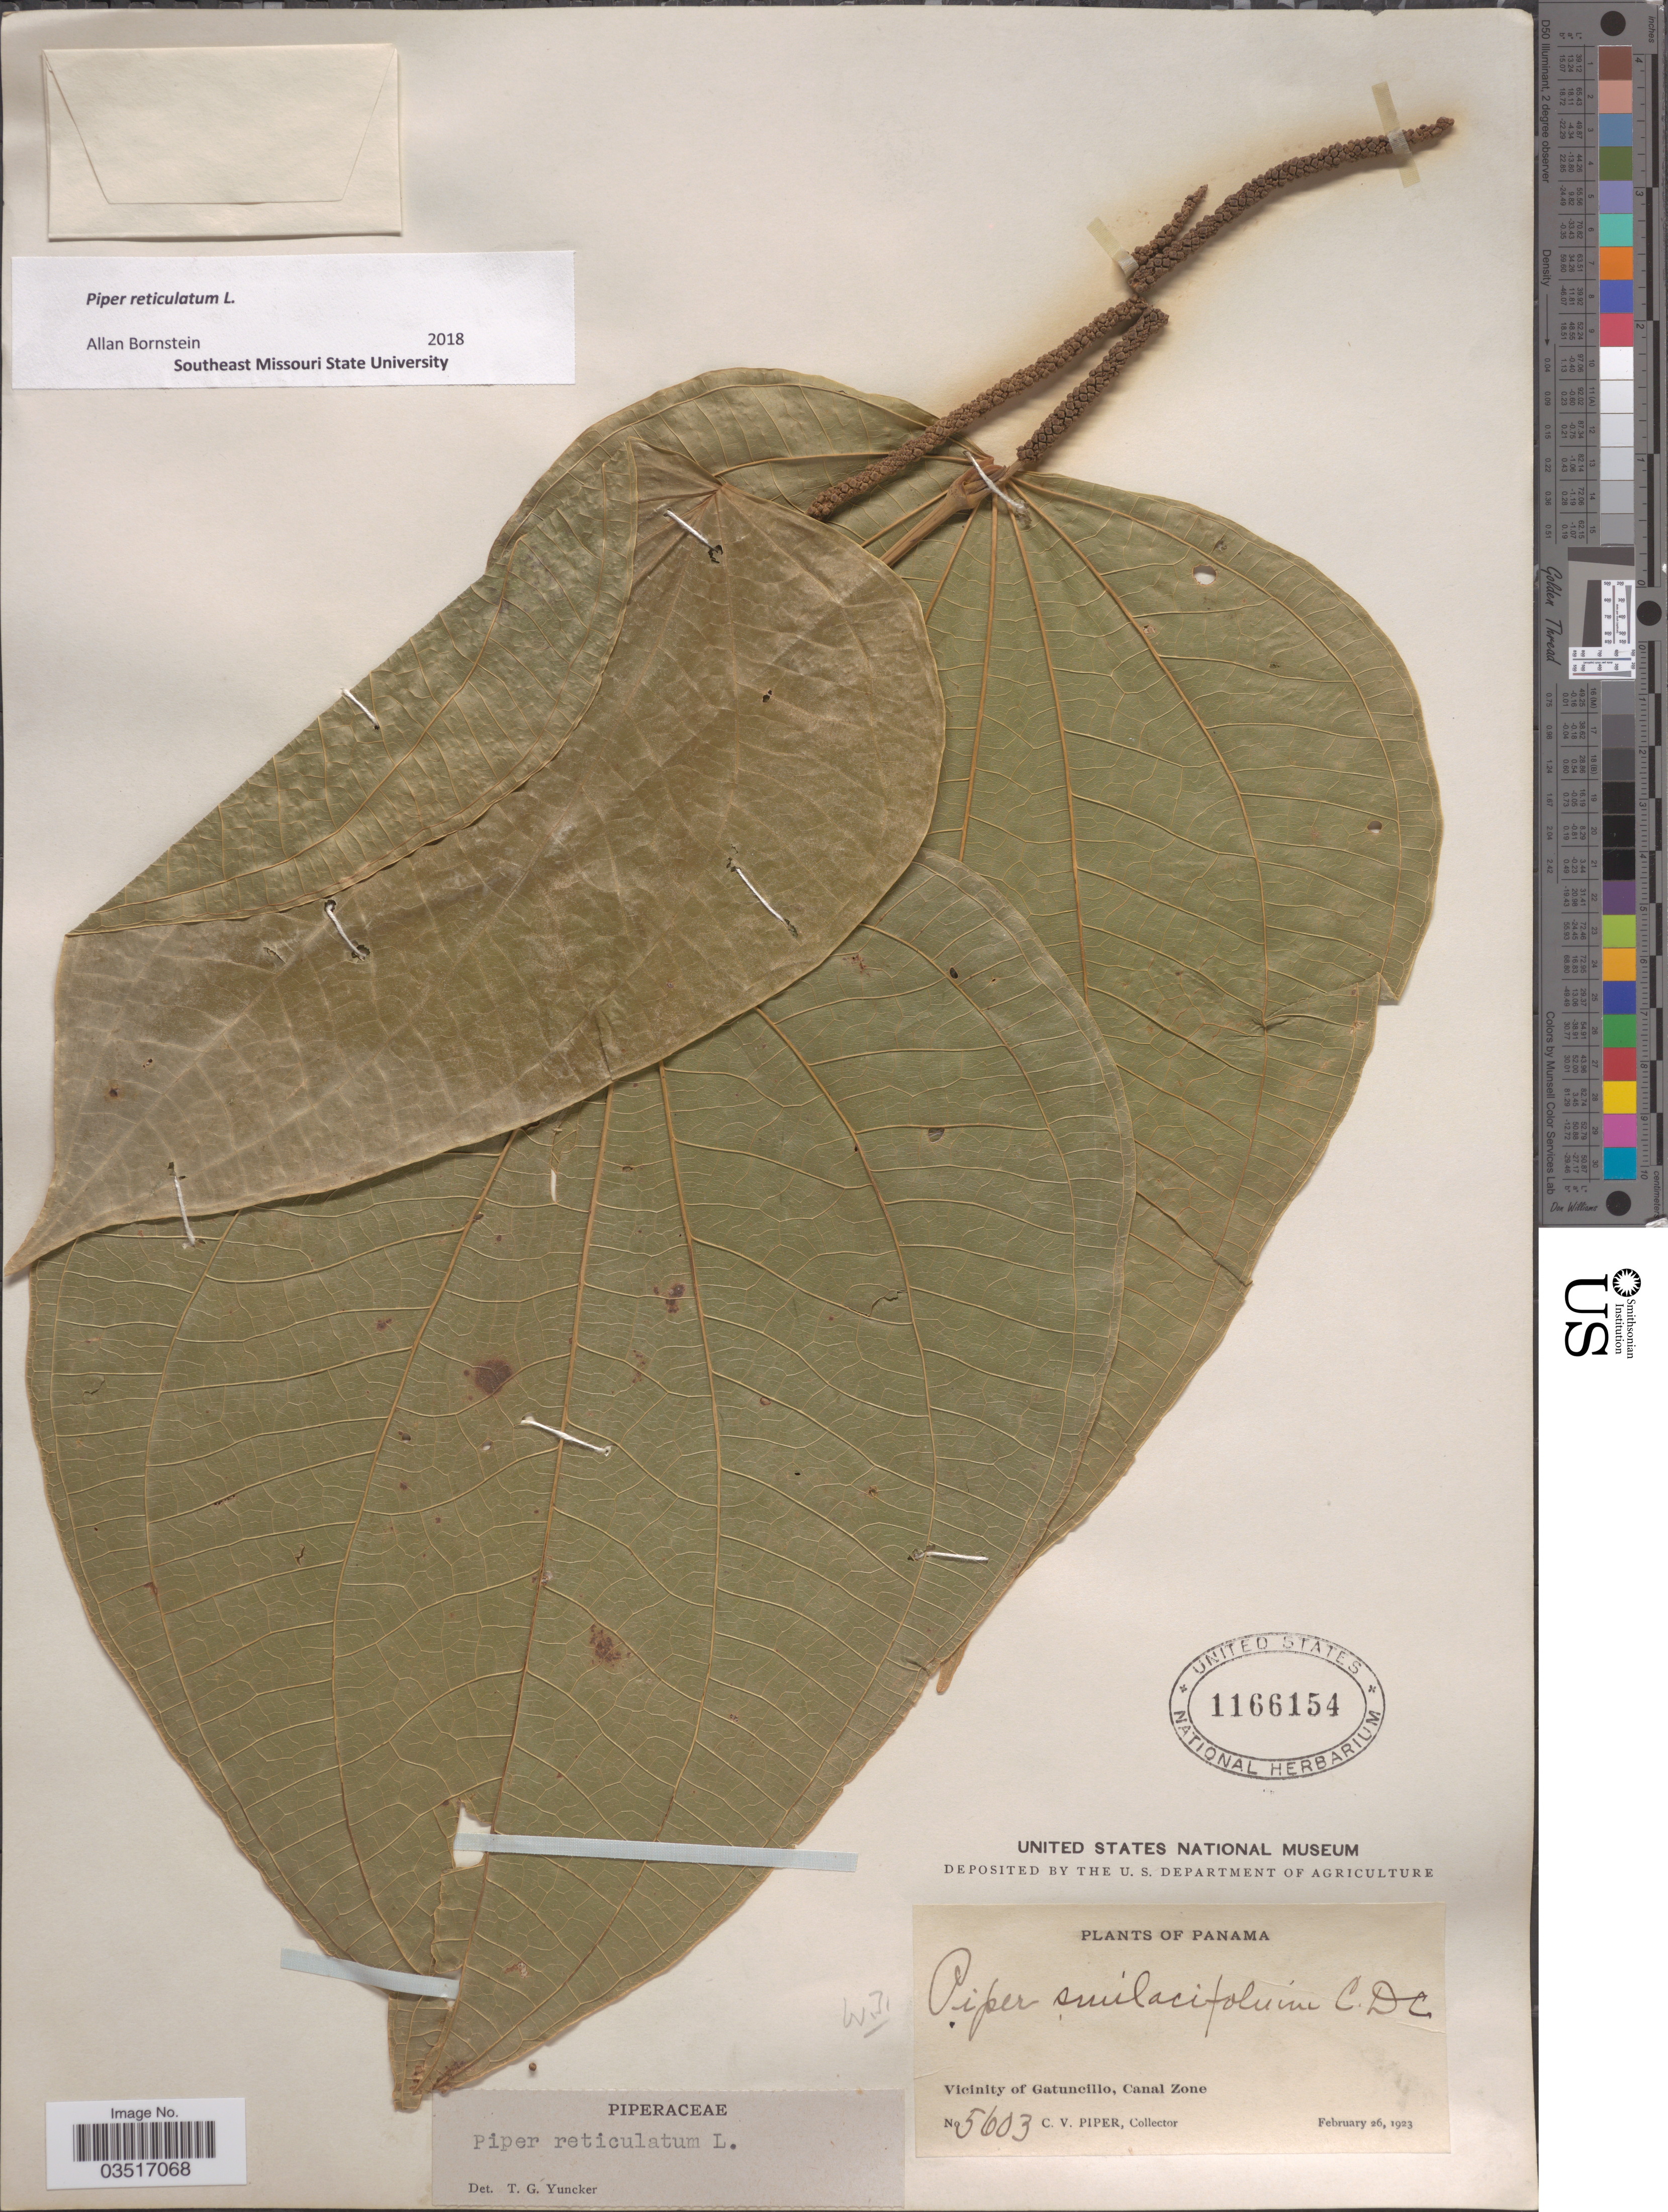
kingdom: Plantae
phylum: Tracheophyta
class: Magnoliopsida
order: Piperales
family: Piperaceae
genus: Piper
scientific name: Piper reticulatum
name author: L.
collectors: C. V. Piper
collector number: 5603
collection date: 1923-02-26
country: Panama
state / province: Colón / Panamá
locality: Vicinity of Gatuncillo, Canal Zone.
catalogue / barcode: US 1166154